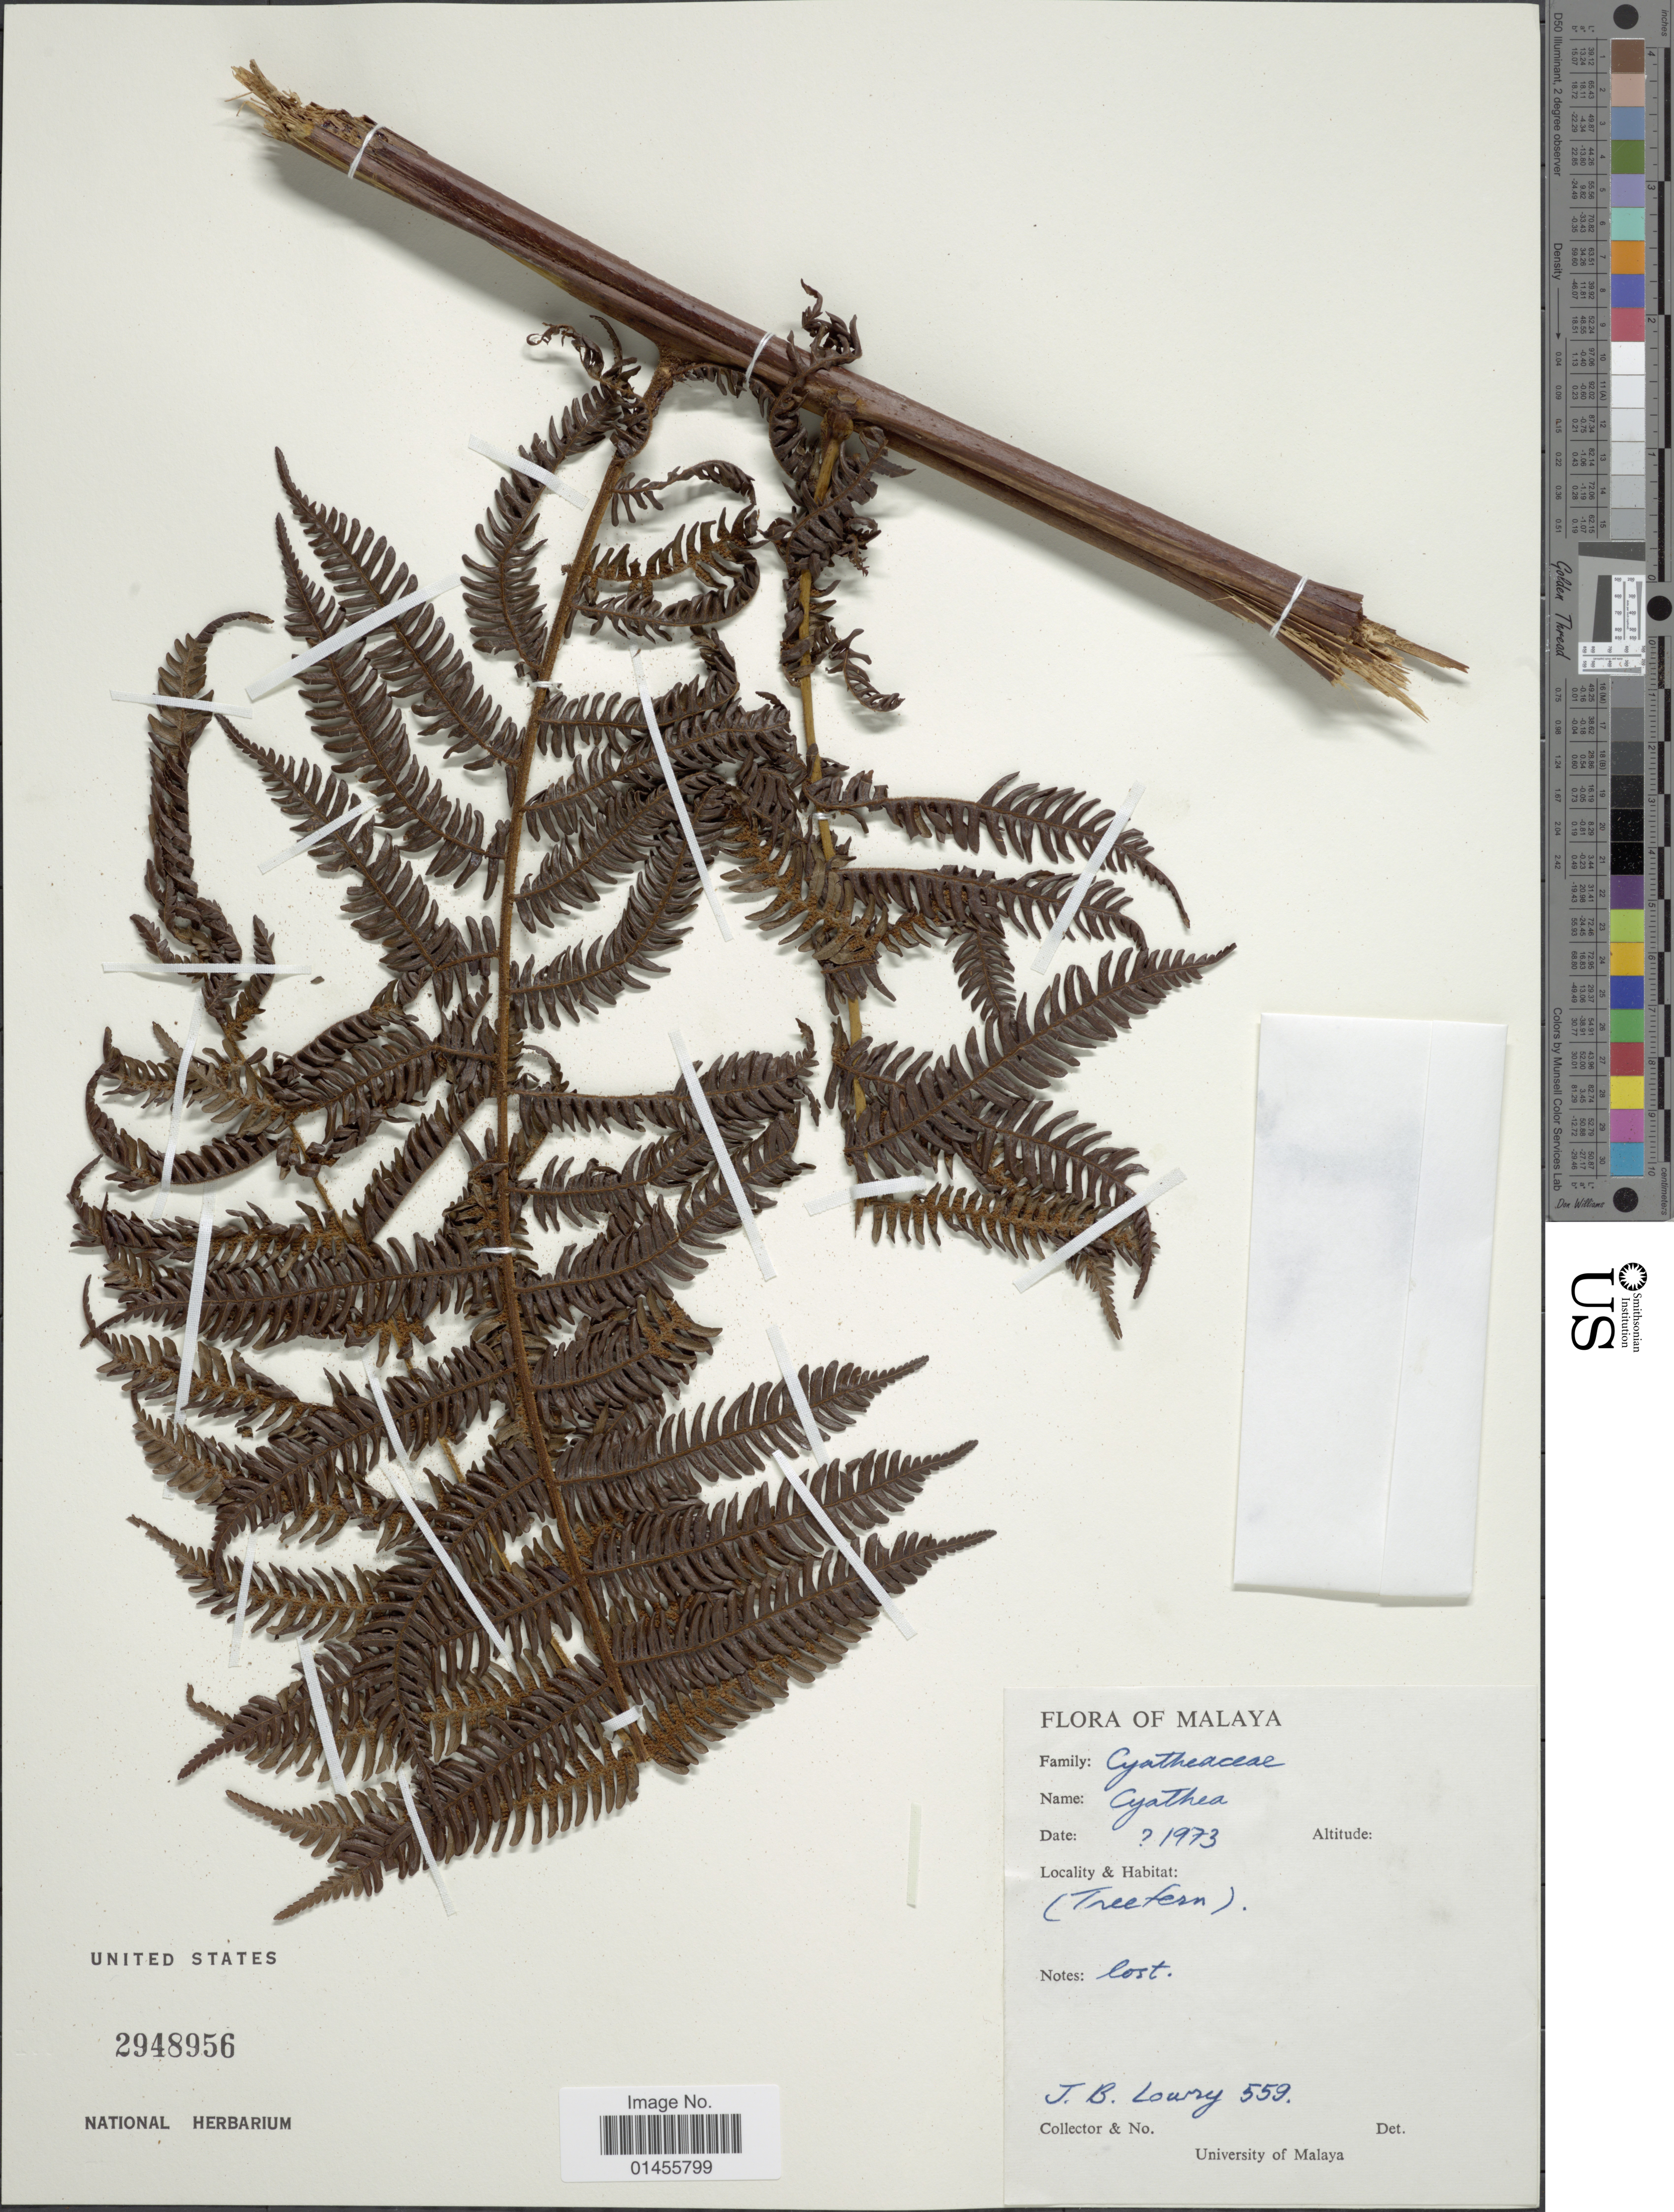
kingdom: Plantae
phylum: Tracheophyta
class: Polypodiopsida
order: Cyatheales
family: Cyatheaceae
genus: Alsophila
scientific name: Alsophila sp.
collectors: J. Lowry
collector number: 559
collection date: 1973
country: Malaysia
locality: Malaya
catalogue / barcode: US 2948956